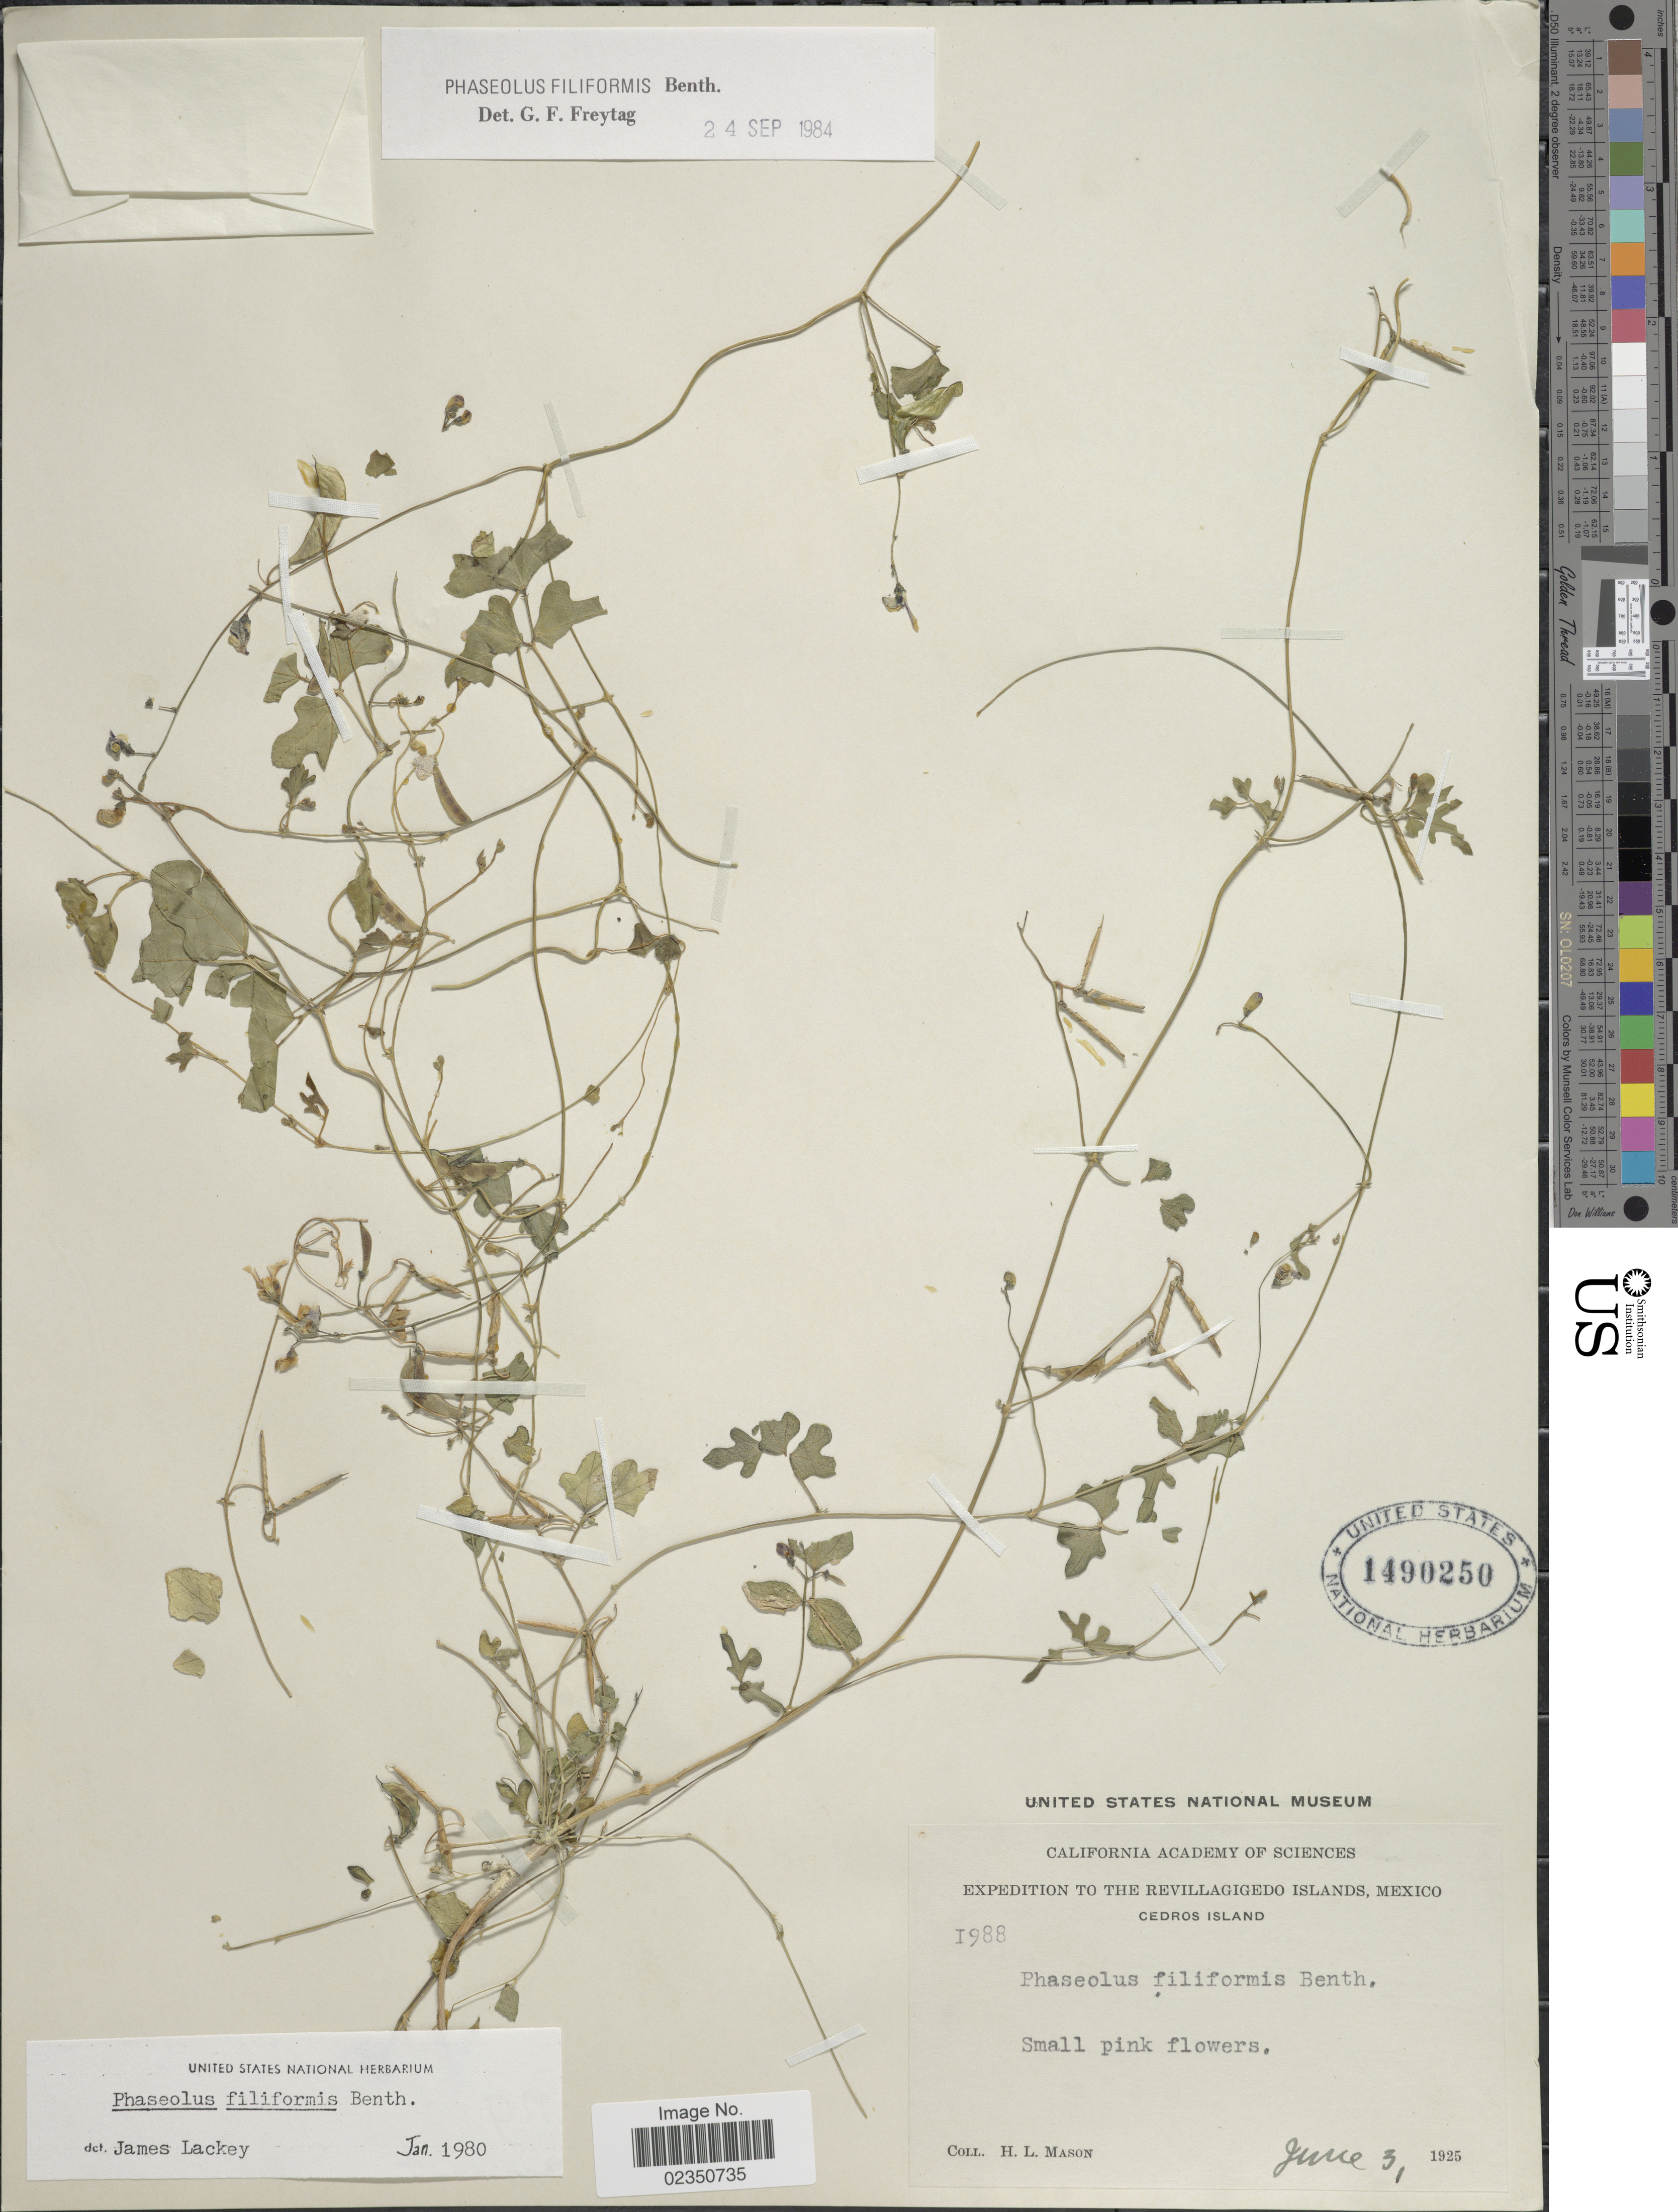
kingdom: Plantae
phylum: Tracheophyta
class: Magnoliopsida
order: Fabales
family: Fabaceae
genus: Phaseolus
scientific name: Phaseolus filiformis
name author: Benth.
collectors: H. L. Mason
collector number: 1988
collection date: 1925-06-03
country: Mexico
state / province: Colima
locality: Revillagigedo Islands, Cedros Islands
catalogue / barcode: US 1490250